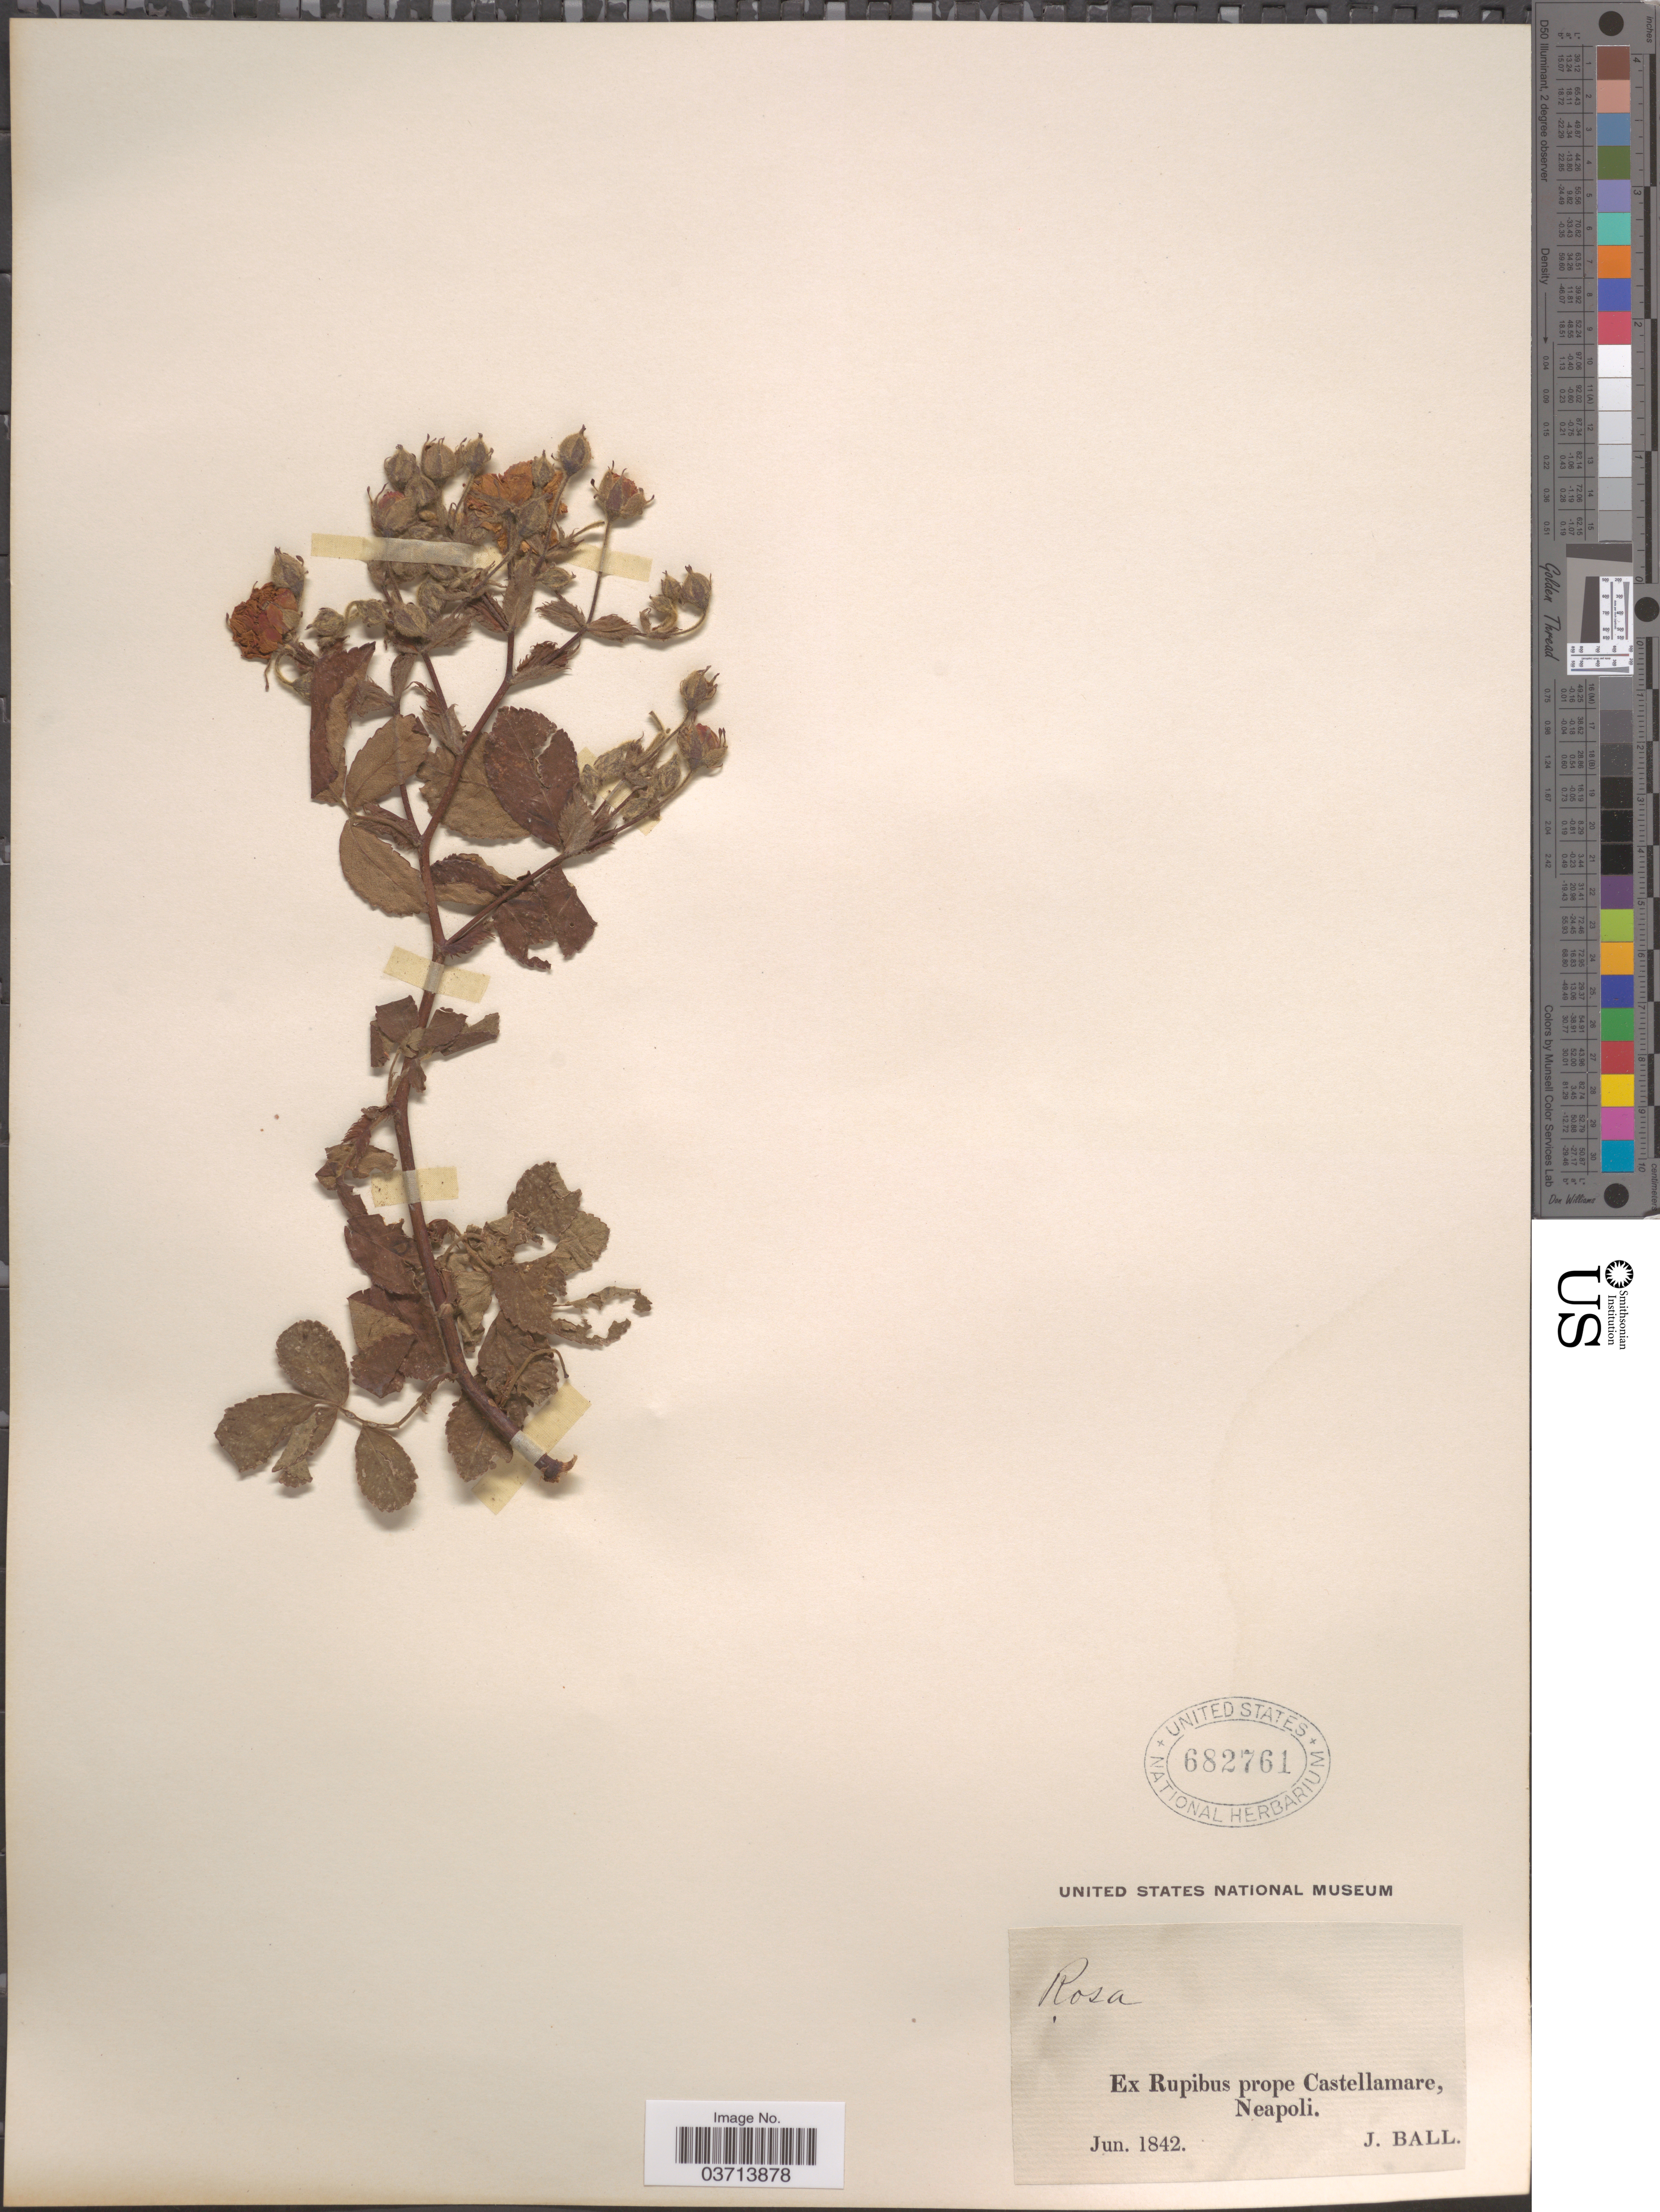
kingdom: Plantae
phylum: Tracheophyta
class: Magnoliopsida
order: Rosales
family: Rosaceae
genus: Rosa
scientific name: Rosa sp.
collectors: J. Ball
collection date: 1842-06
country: Italy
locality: Ex Rupibus prope Castellamare, Neapoli.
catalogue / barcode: US 682761